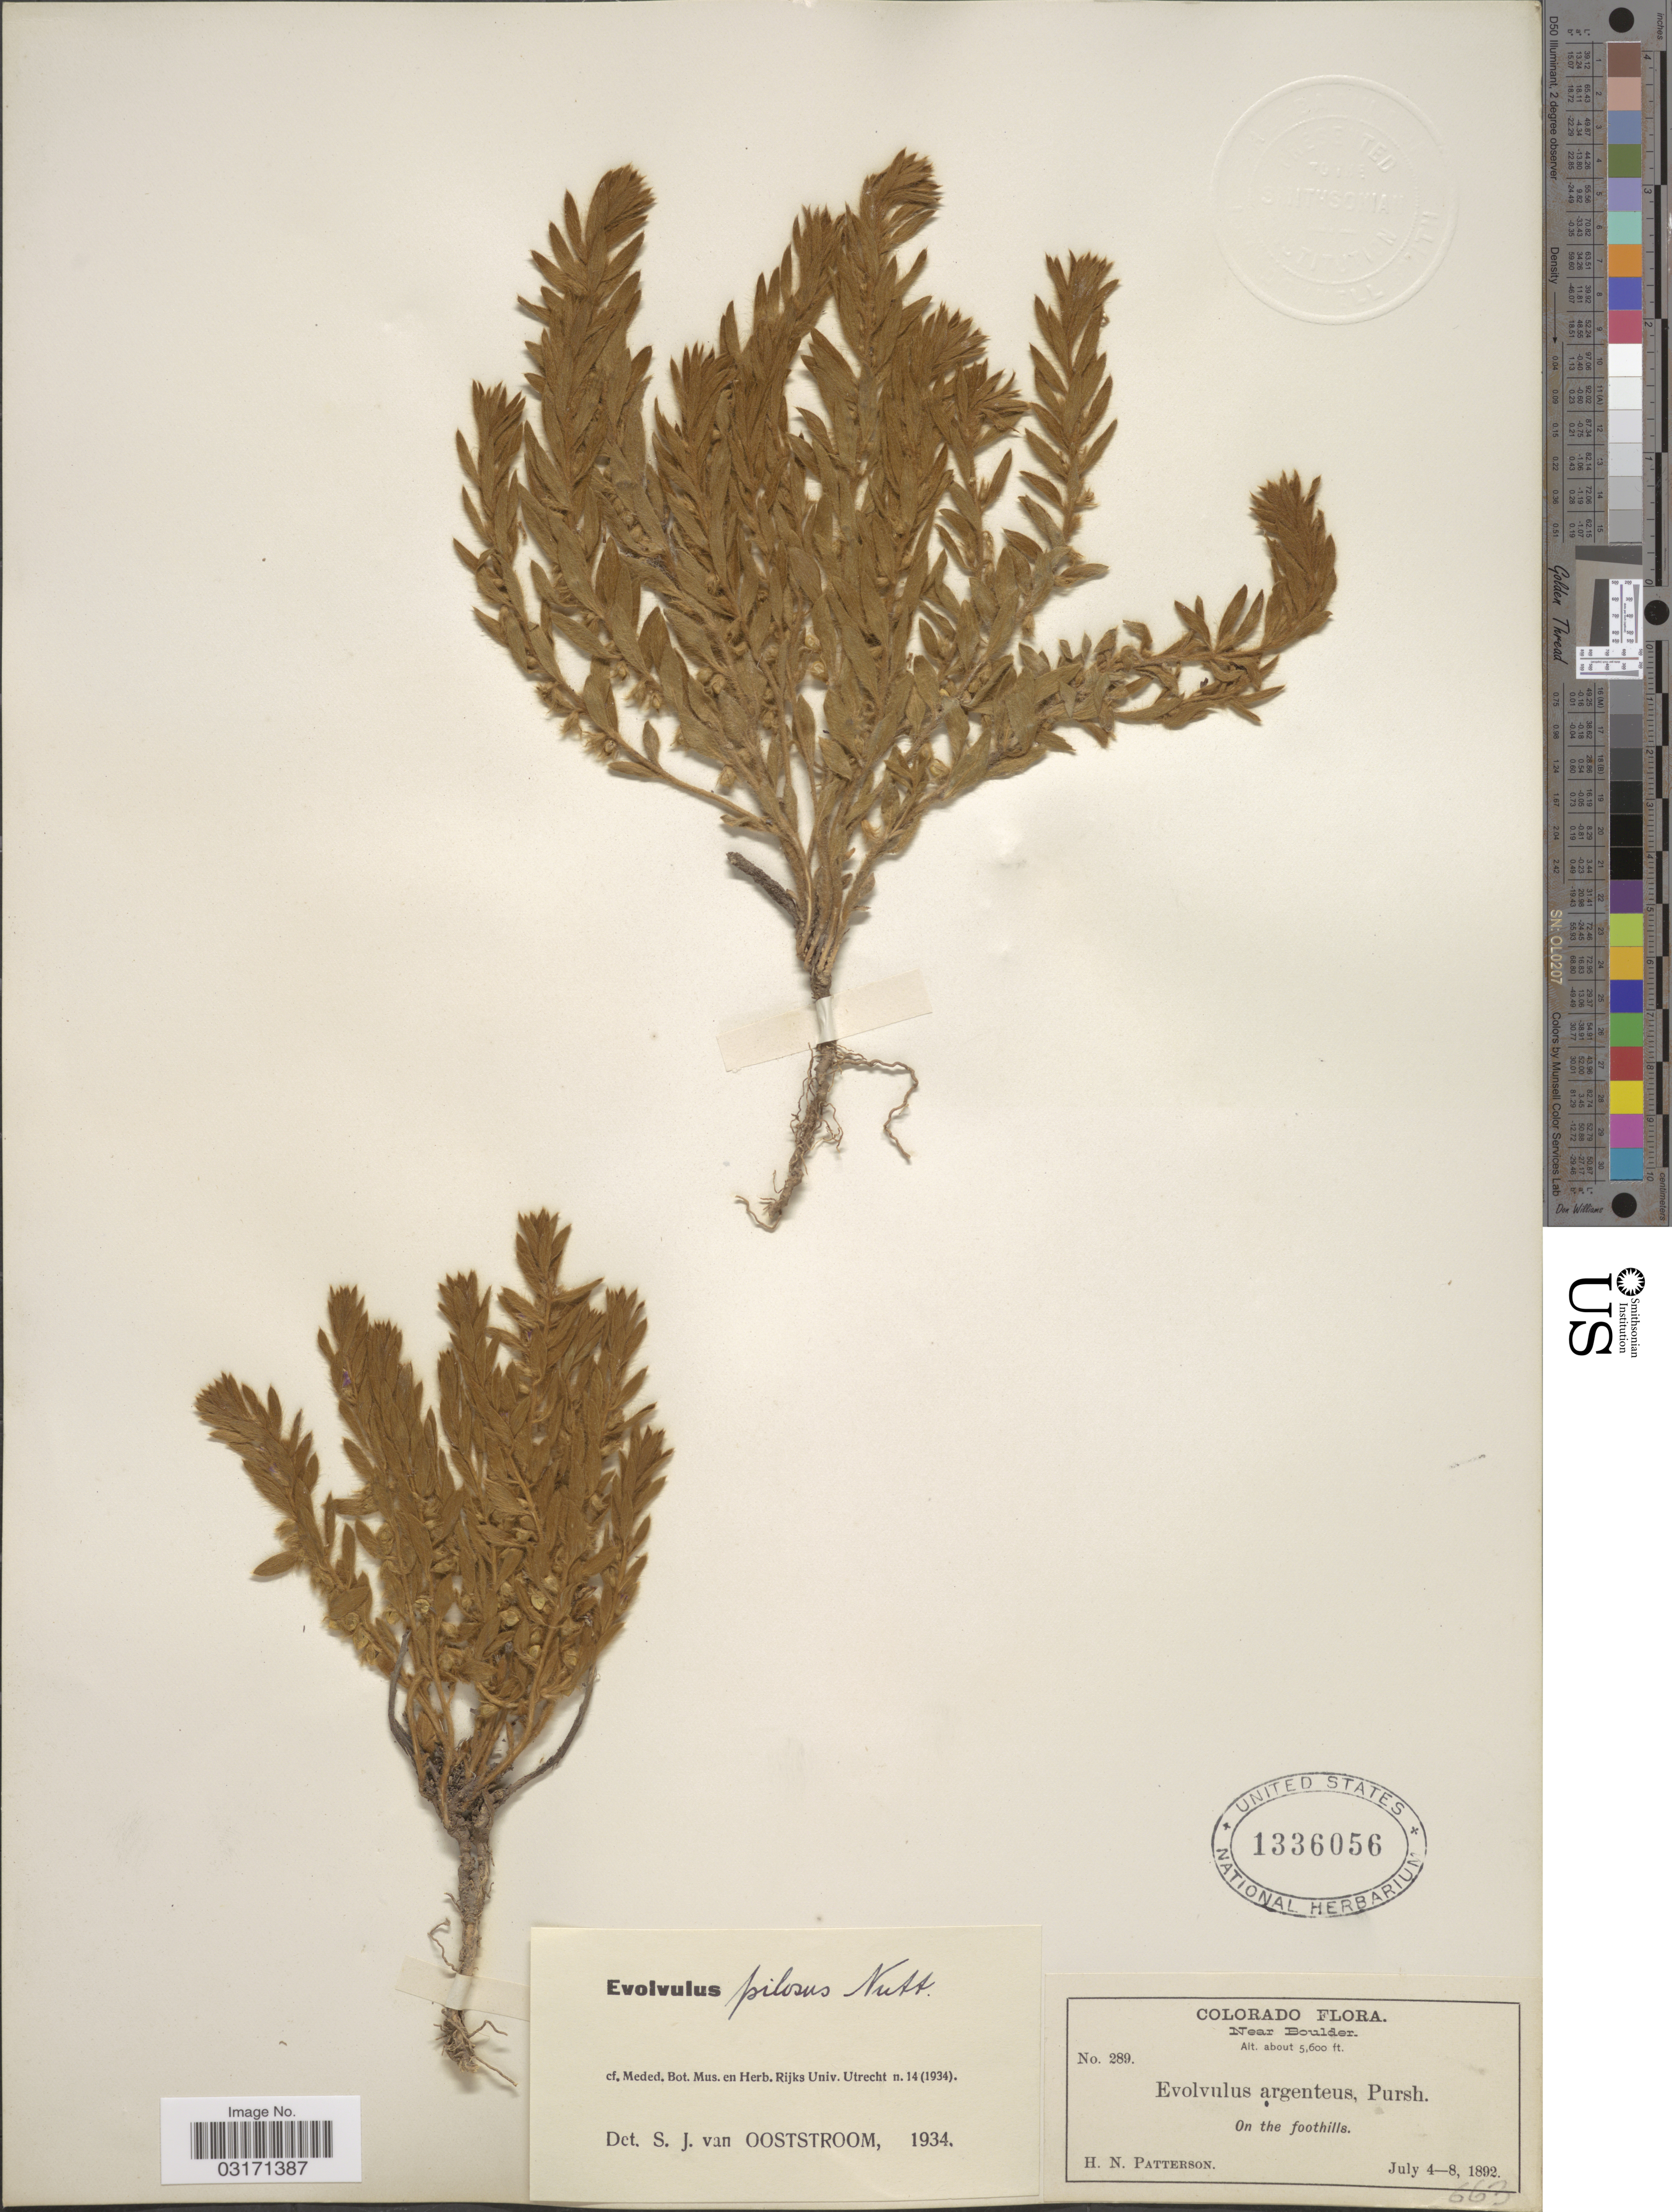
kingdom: Plantae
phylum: Tracheophyta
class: Magnoliopsida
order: Solanales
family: Convolvulaceae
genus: Evolvulus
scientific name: Evolvulus pilosus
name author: Roxb.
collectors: H. N. Patterson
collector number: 289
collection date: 1892-07-04/1892-07-08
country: United States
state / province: Colorado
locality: Near Boulder, On the foothills.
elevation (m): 1707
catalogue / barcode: US 1336056